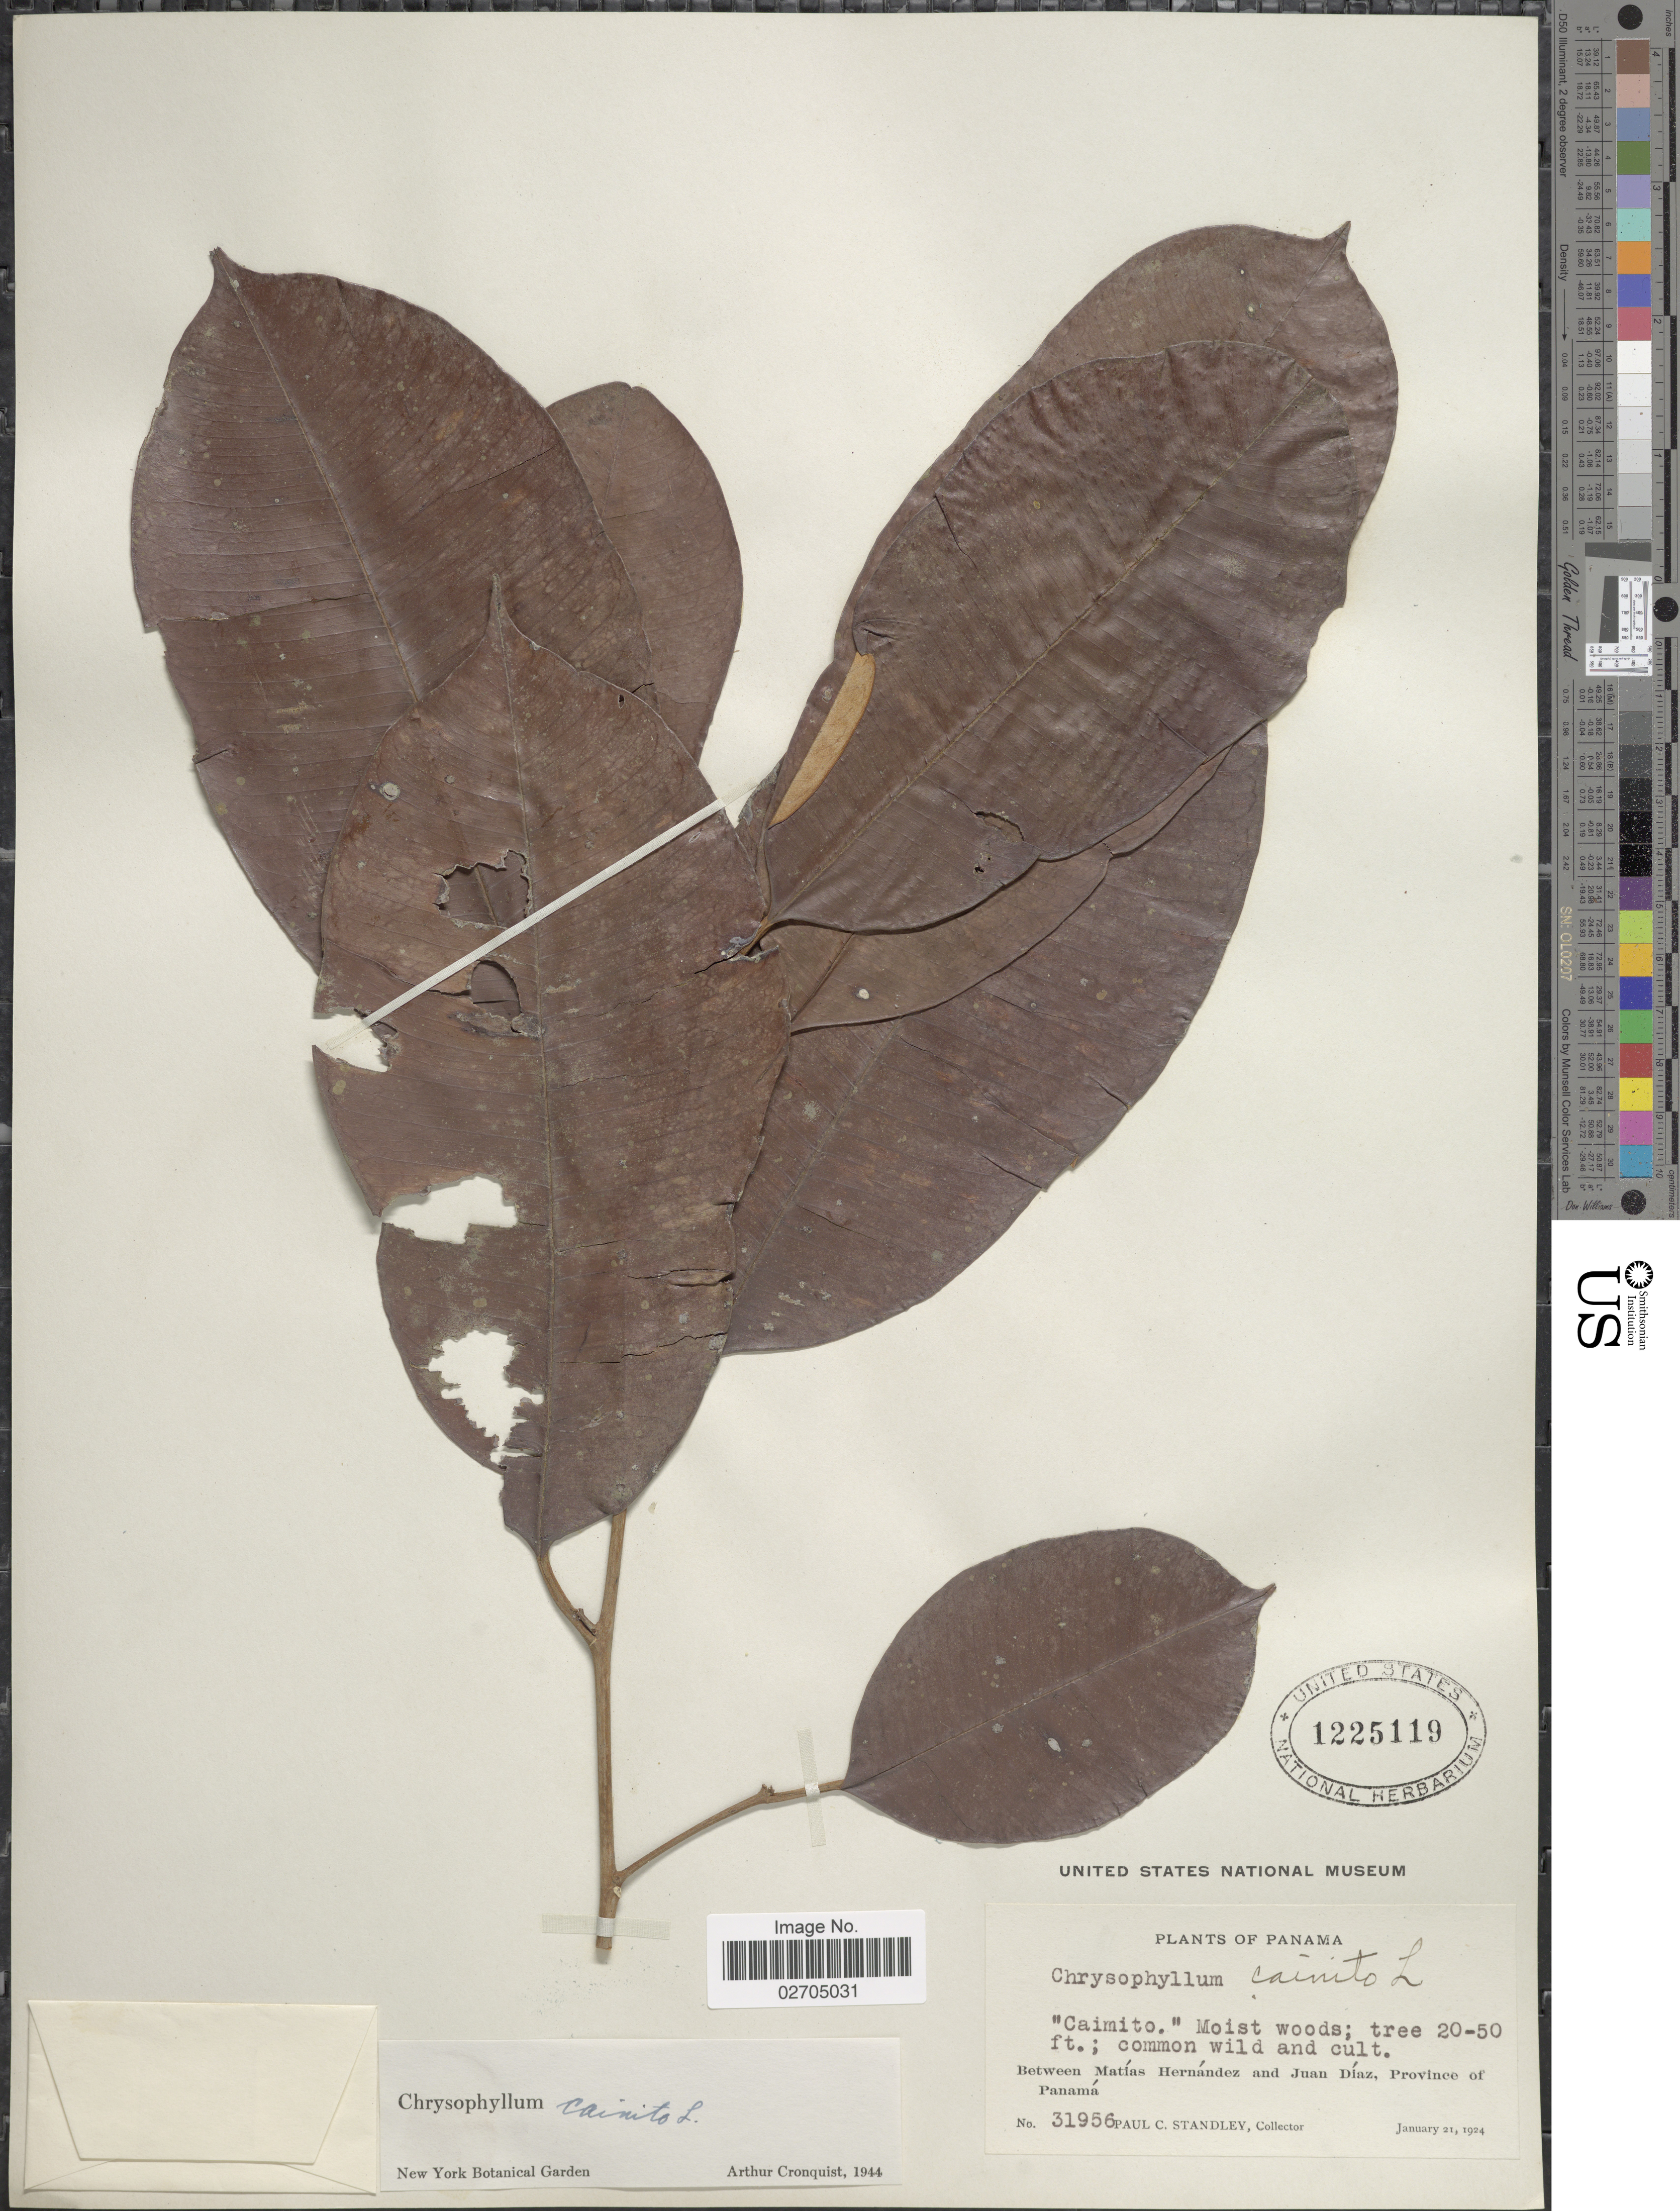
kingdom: Plantae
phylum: Tracheophyta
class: Magnoliopsida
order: Ericales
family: Sapotaceae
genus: Chrysophyllum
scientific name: Chrysophyllum cainito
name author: L.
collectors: P. C. Standley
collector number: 31956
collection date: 1924-01-21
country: Panama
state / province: Panamá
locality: Between Matias Hernandez and Juan Diaz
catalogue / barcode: US 1225119